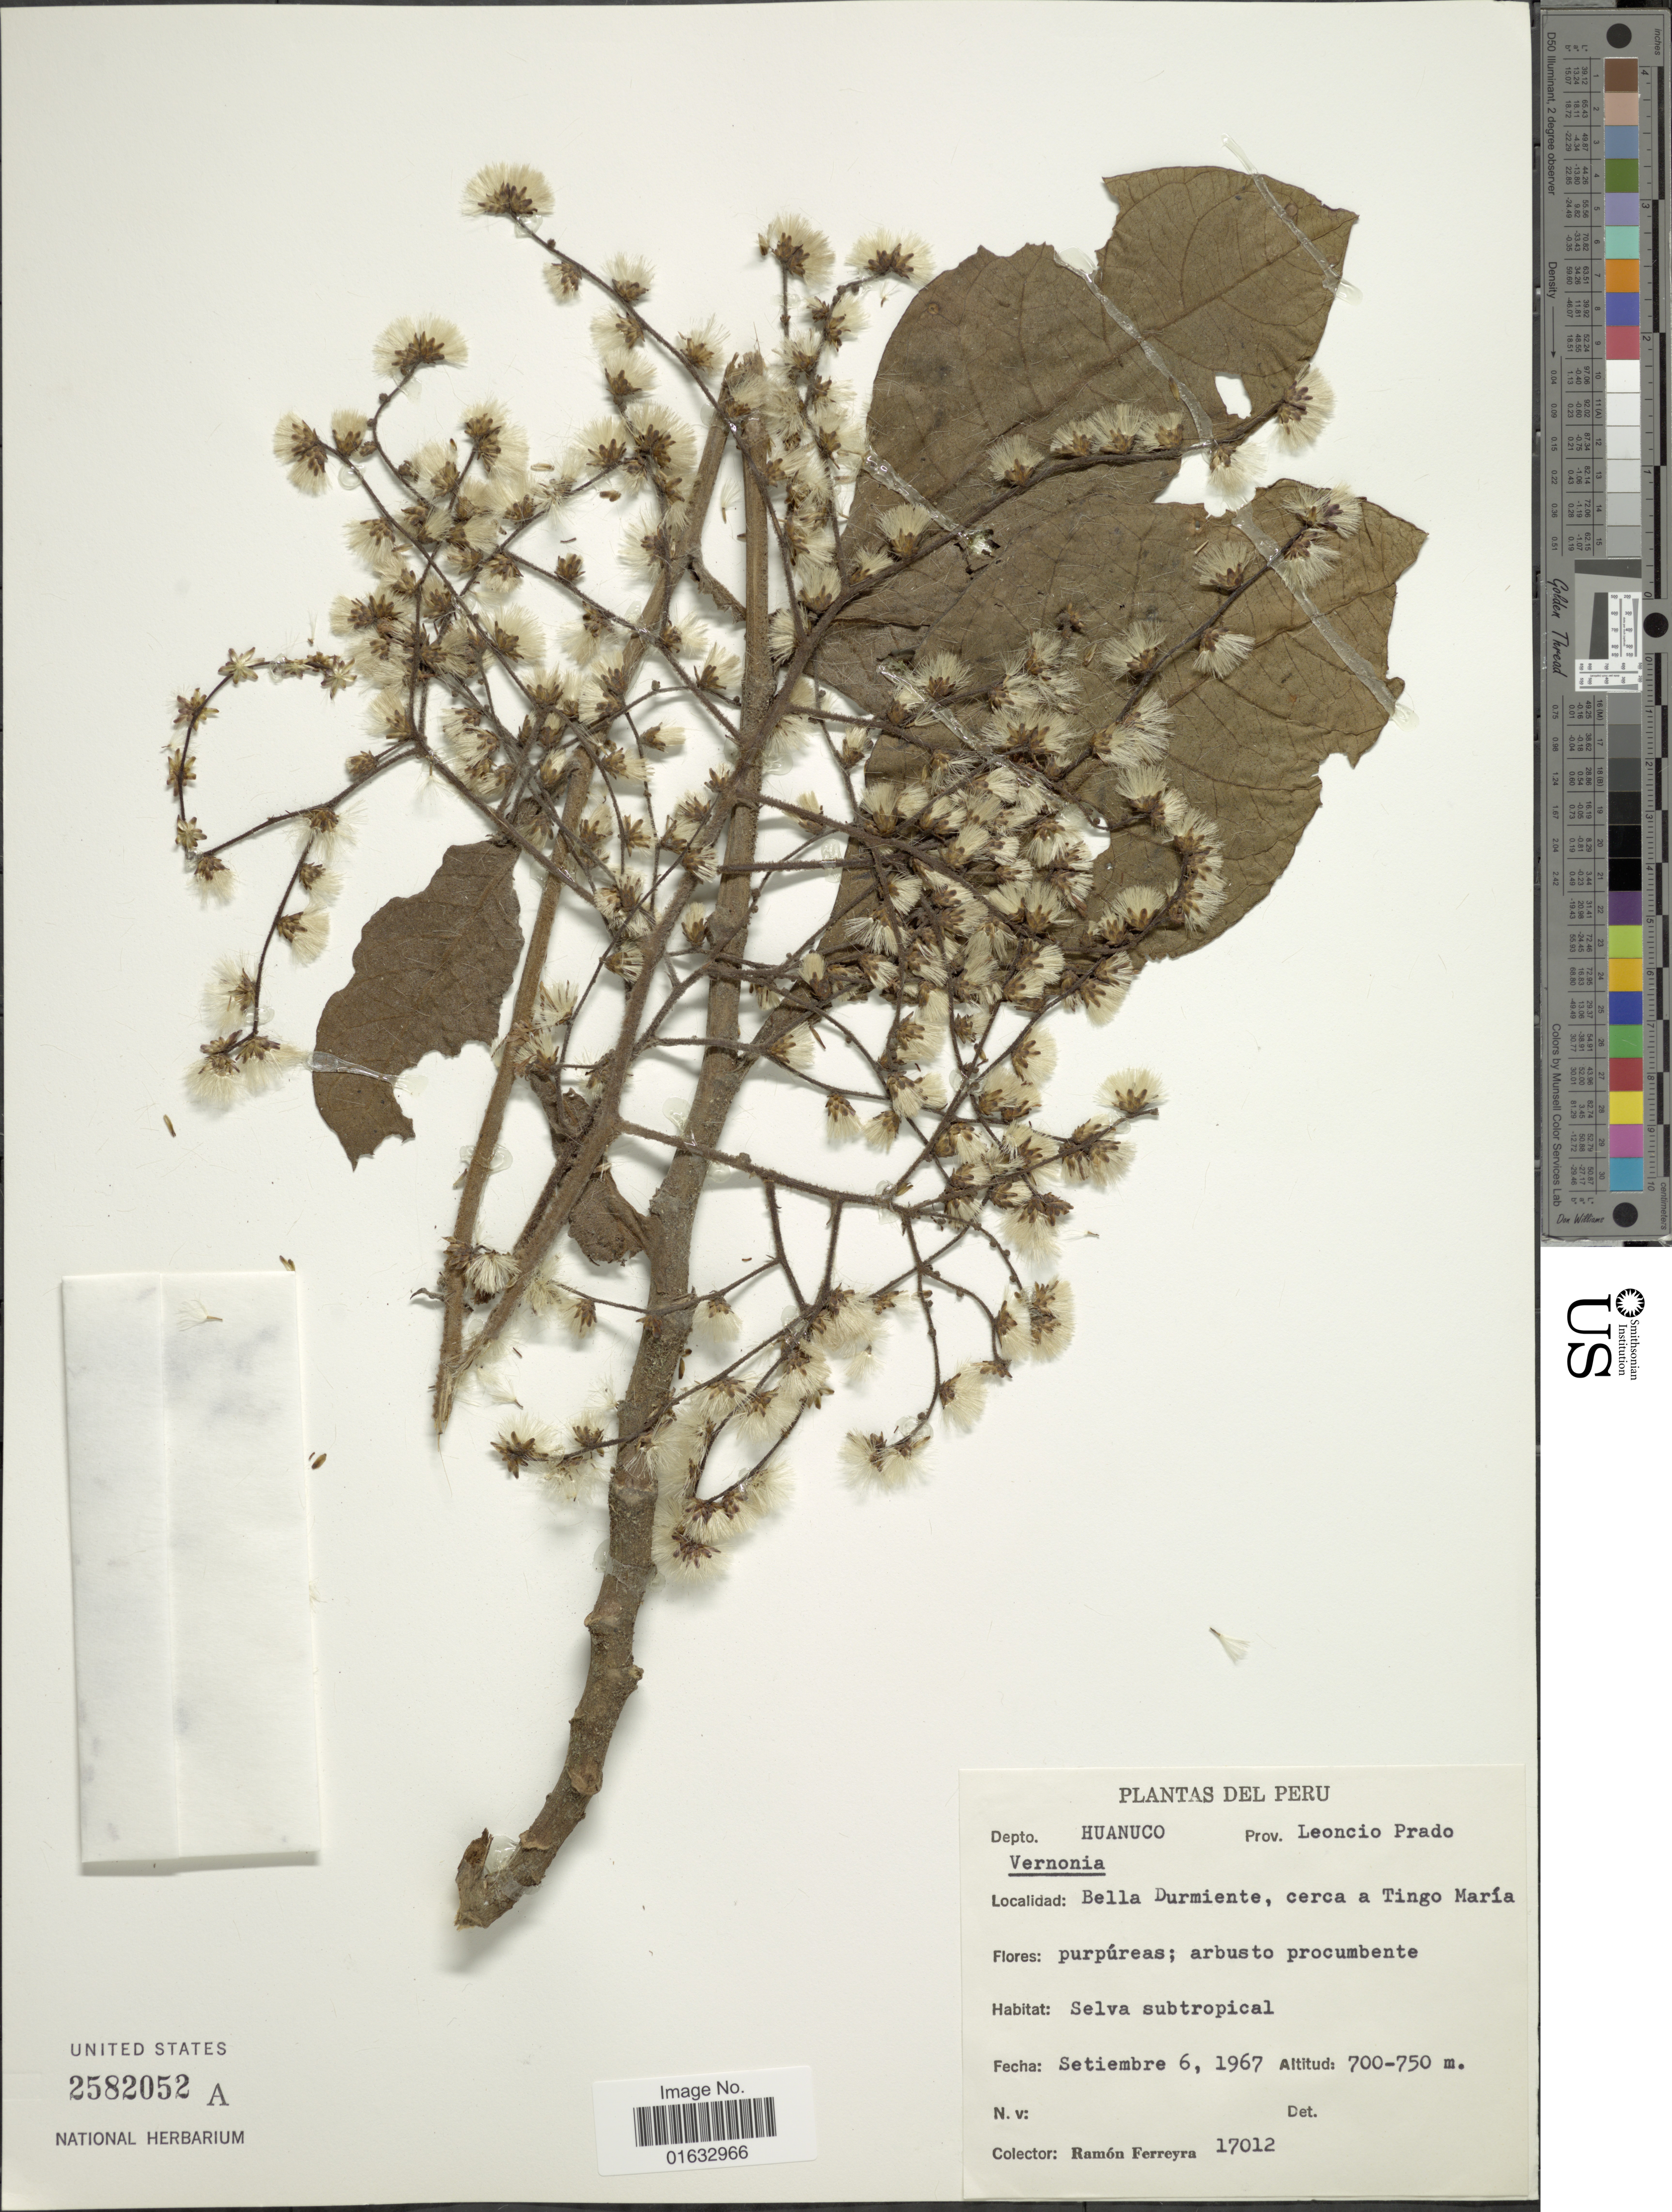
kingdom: Plantae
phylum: Tracheophyta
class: Magnoliopsida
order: Asterales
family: Asteraceae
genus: Eirmocephala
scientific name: Eirmocephala cainarachiensis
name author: (Hieron.) H. Rob.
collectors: R. A. Ferreyra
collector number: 17012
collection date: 1967-09-06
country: Peru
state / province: Huánuco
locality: Del Peru, depto: Huanuco, Prov. Leoncio Prado, Bella Durmoiente, cerca a Tingo María.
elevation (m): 700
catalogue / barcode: US 2582052A